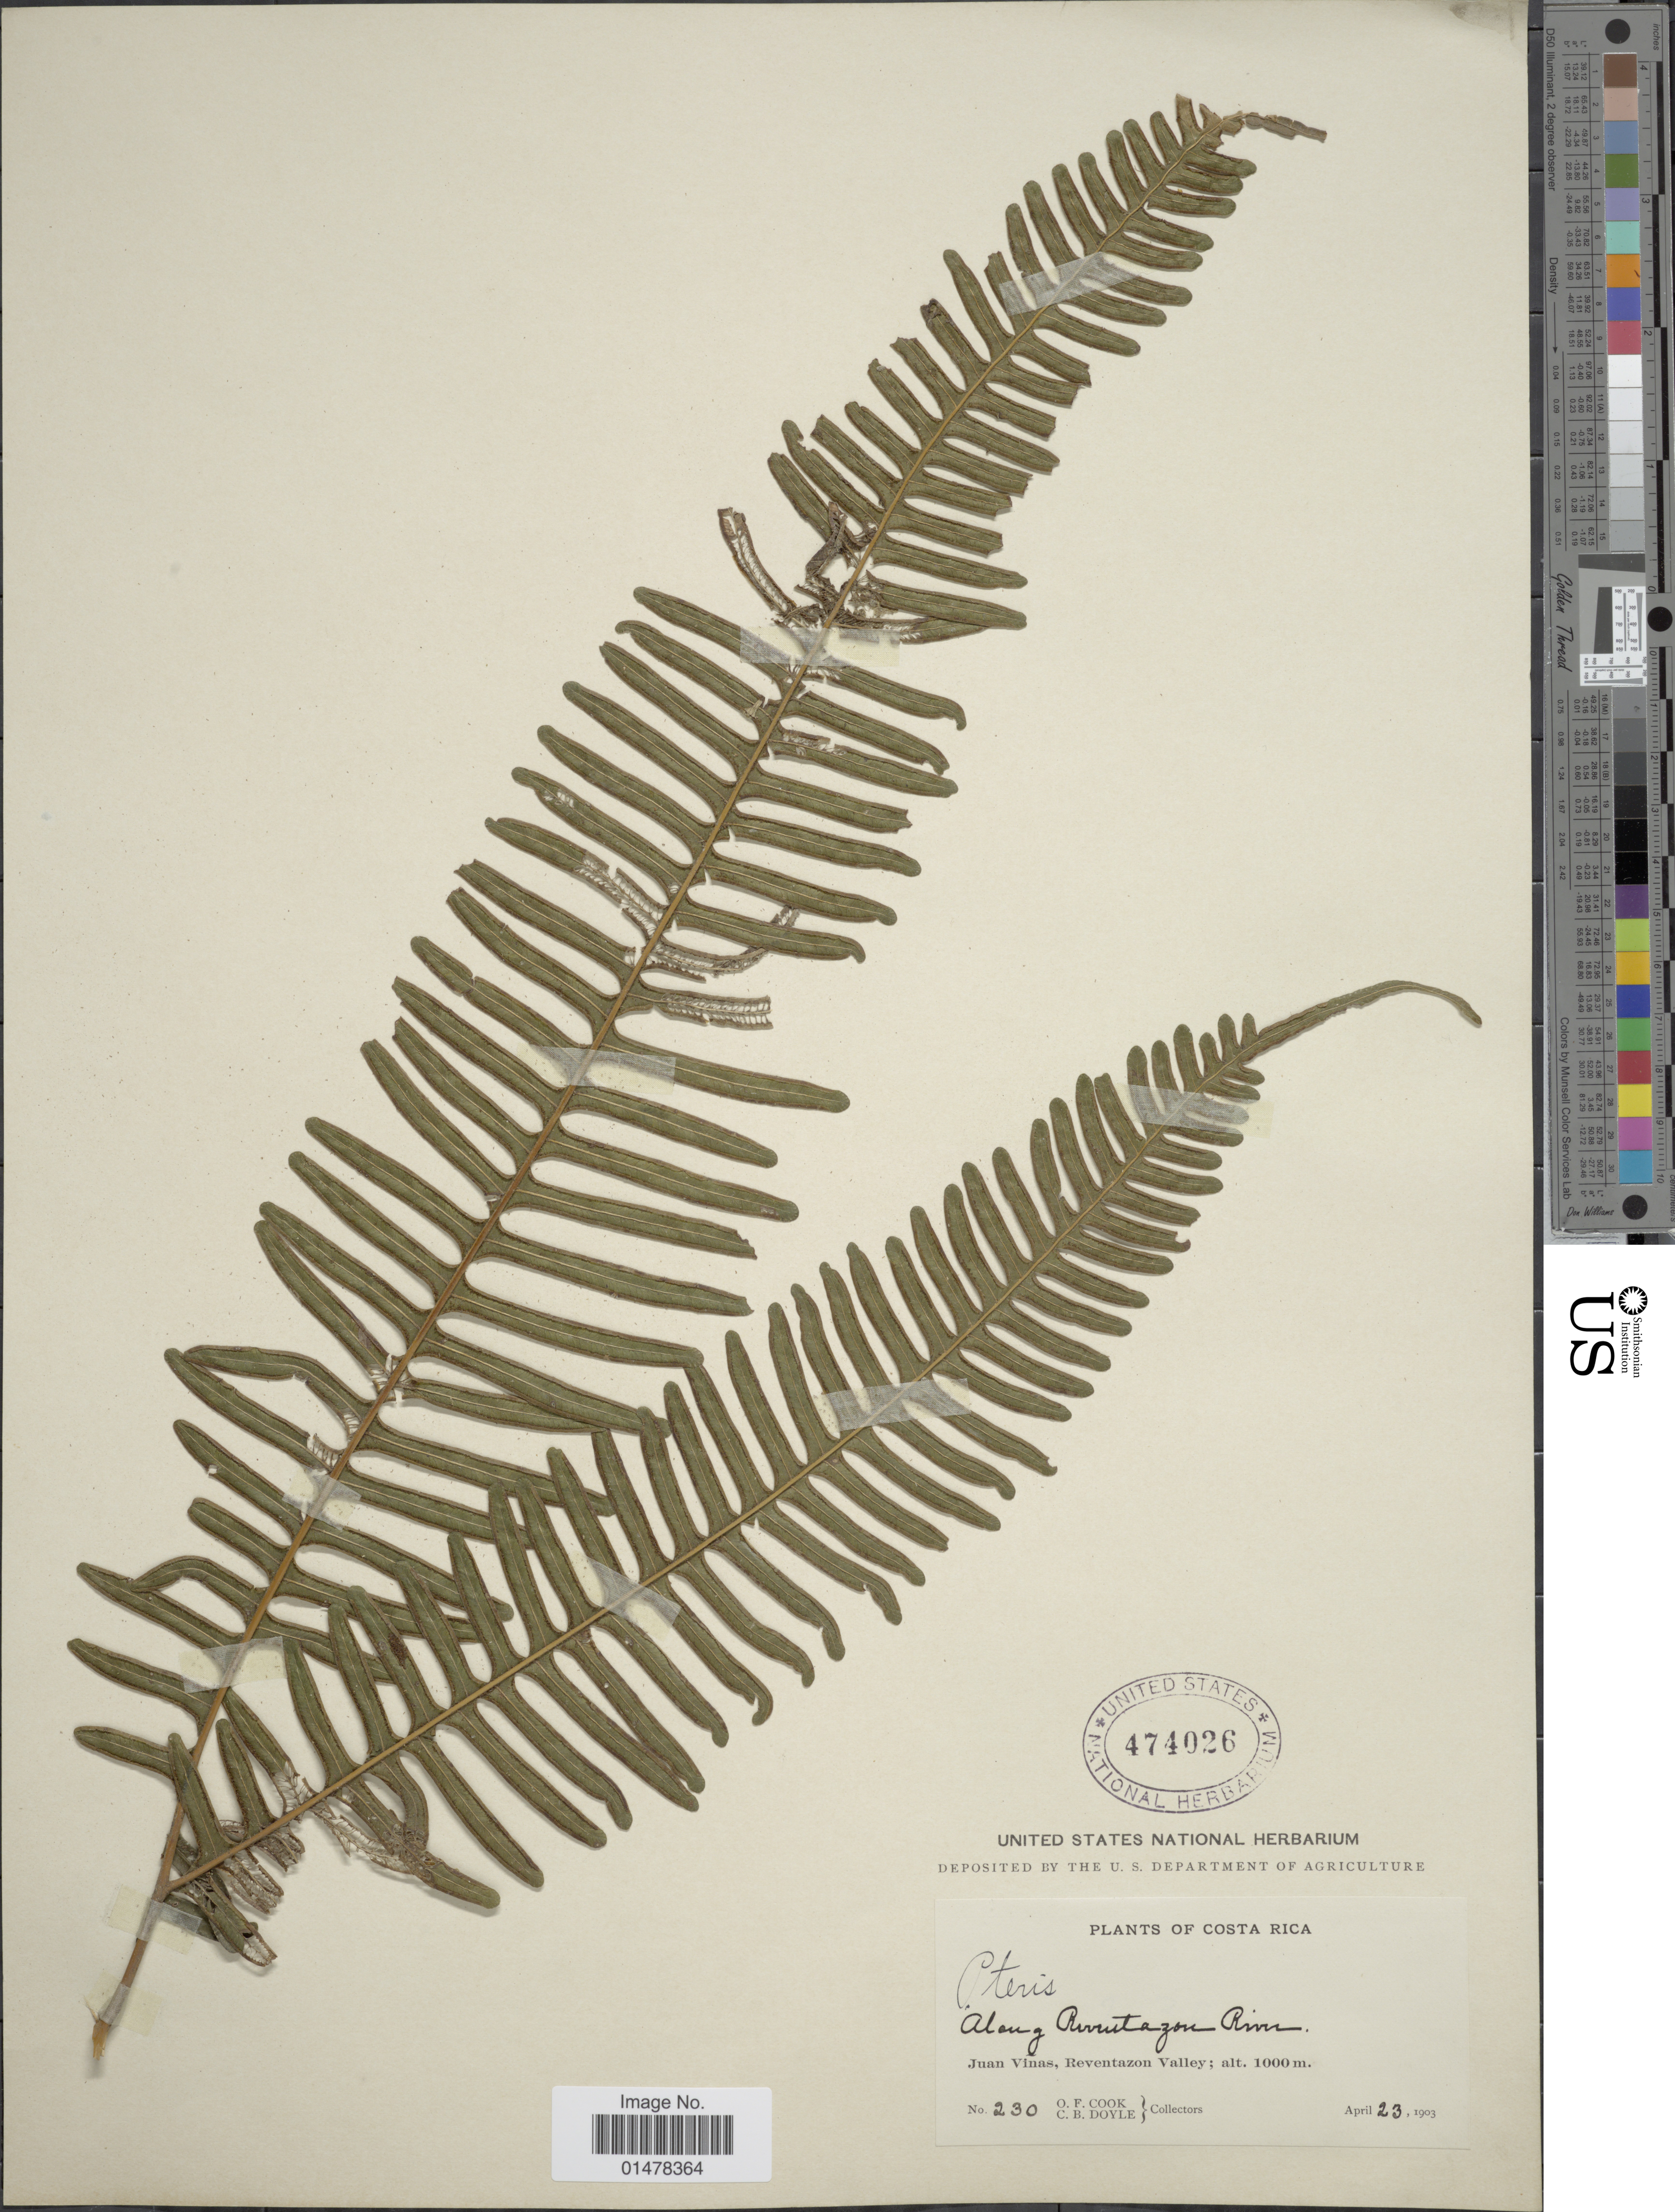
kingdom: Plantae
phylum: Tracheophyta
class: Polypodiopsida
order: Polypodiales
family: Pteridaceae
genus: Pteris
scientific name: Pteris quadriaurita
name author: Retz.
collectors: O. F. Cook & C. Doyle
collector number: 230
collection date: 1903-04-23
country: Costa Rica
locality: Along Reventazon river,Juan Viñas, Reventazon Valley.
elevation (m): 1000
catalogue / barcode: US 474026